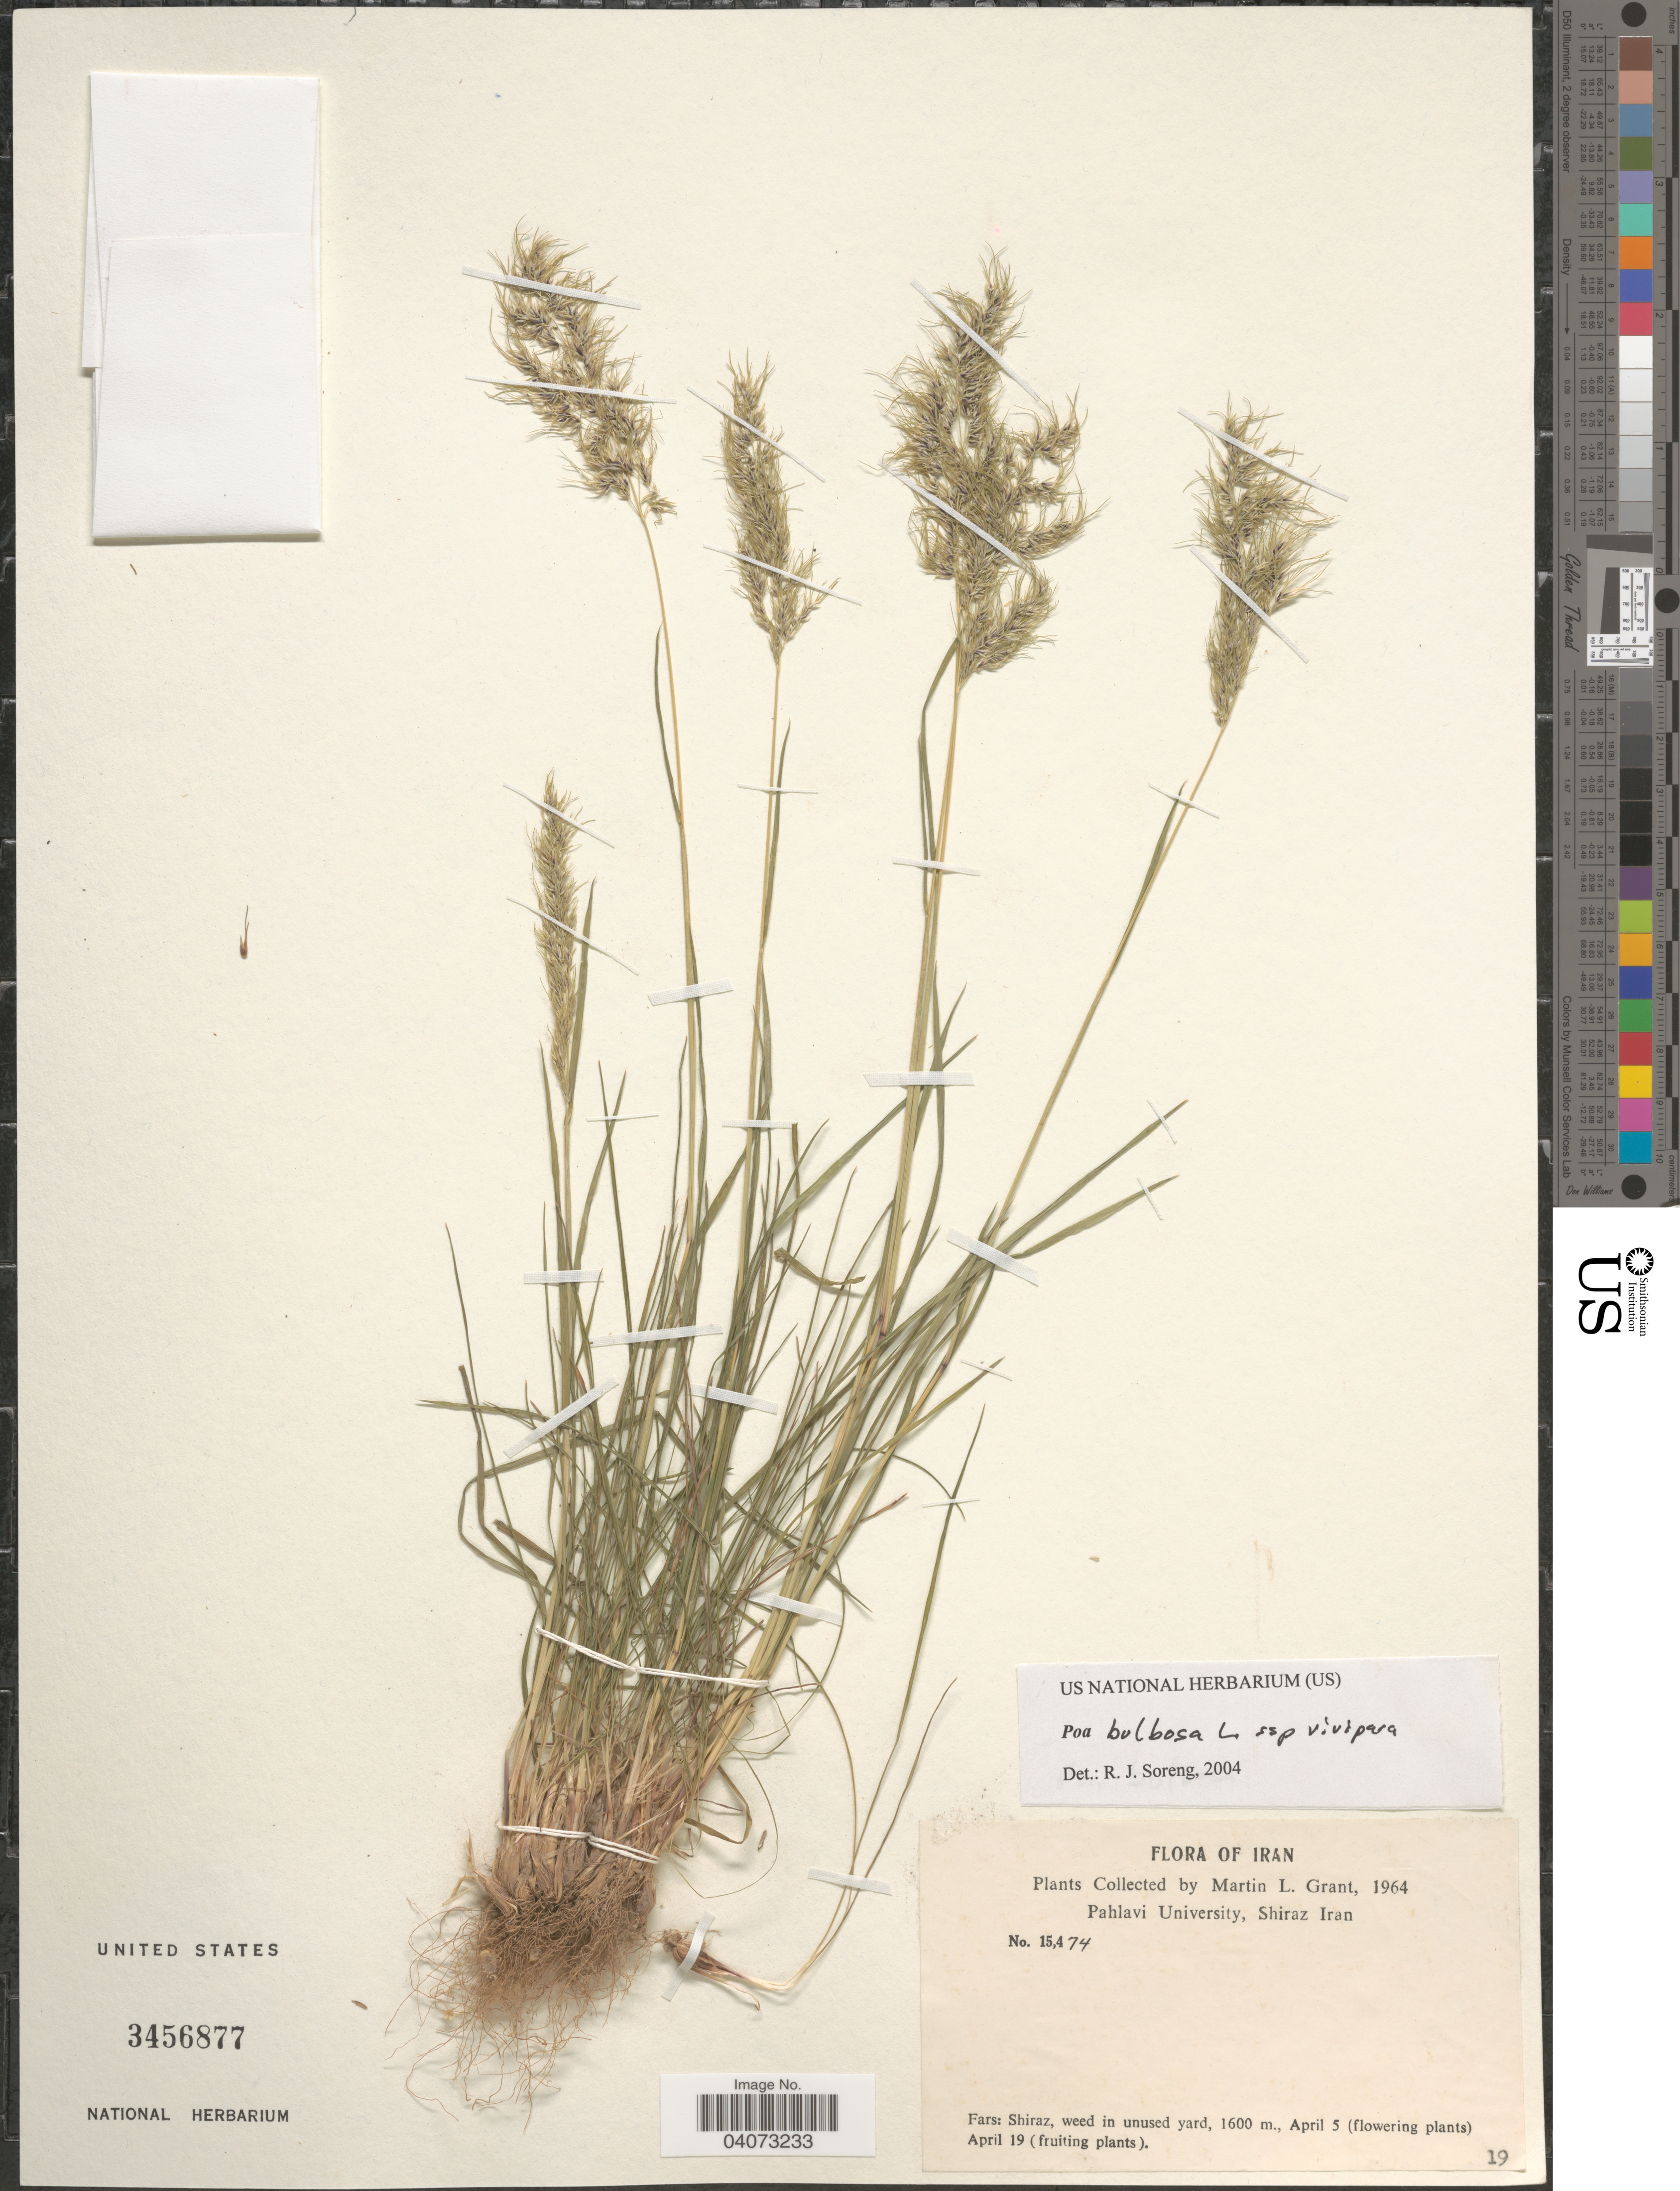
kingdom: Plantae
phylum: Tracheophyta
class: Liliopsida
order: Poales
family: Poaceae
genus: Poa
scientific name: Poa iconia var. iconia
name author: Azn.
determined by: Soreng, Robert J., Research Associate (BOT), Smithsonian Institution - National Museum of Natural History (UNITED STATES)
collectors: M. L. Grant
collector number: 15474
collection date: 1964-04-05/1964-04-19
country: Iran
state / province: Fars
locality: Shiraz, weed in unused yard.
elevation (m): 1600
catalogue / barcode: US 3456877